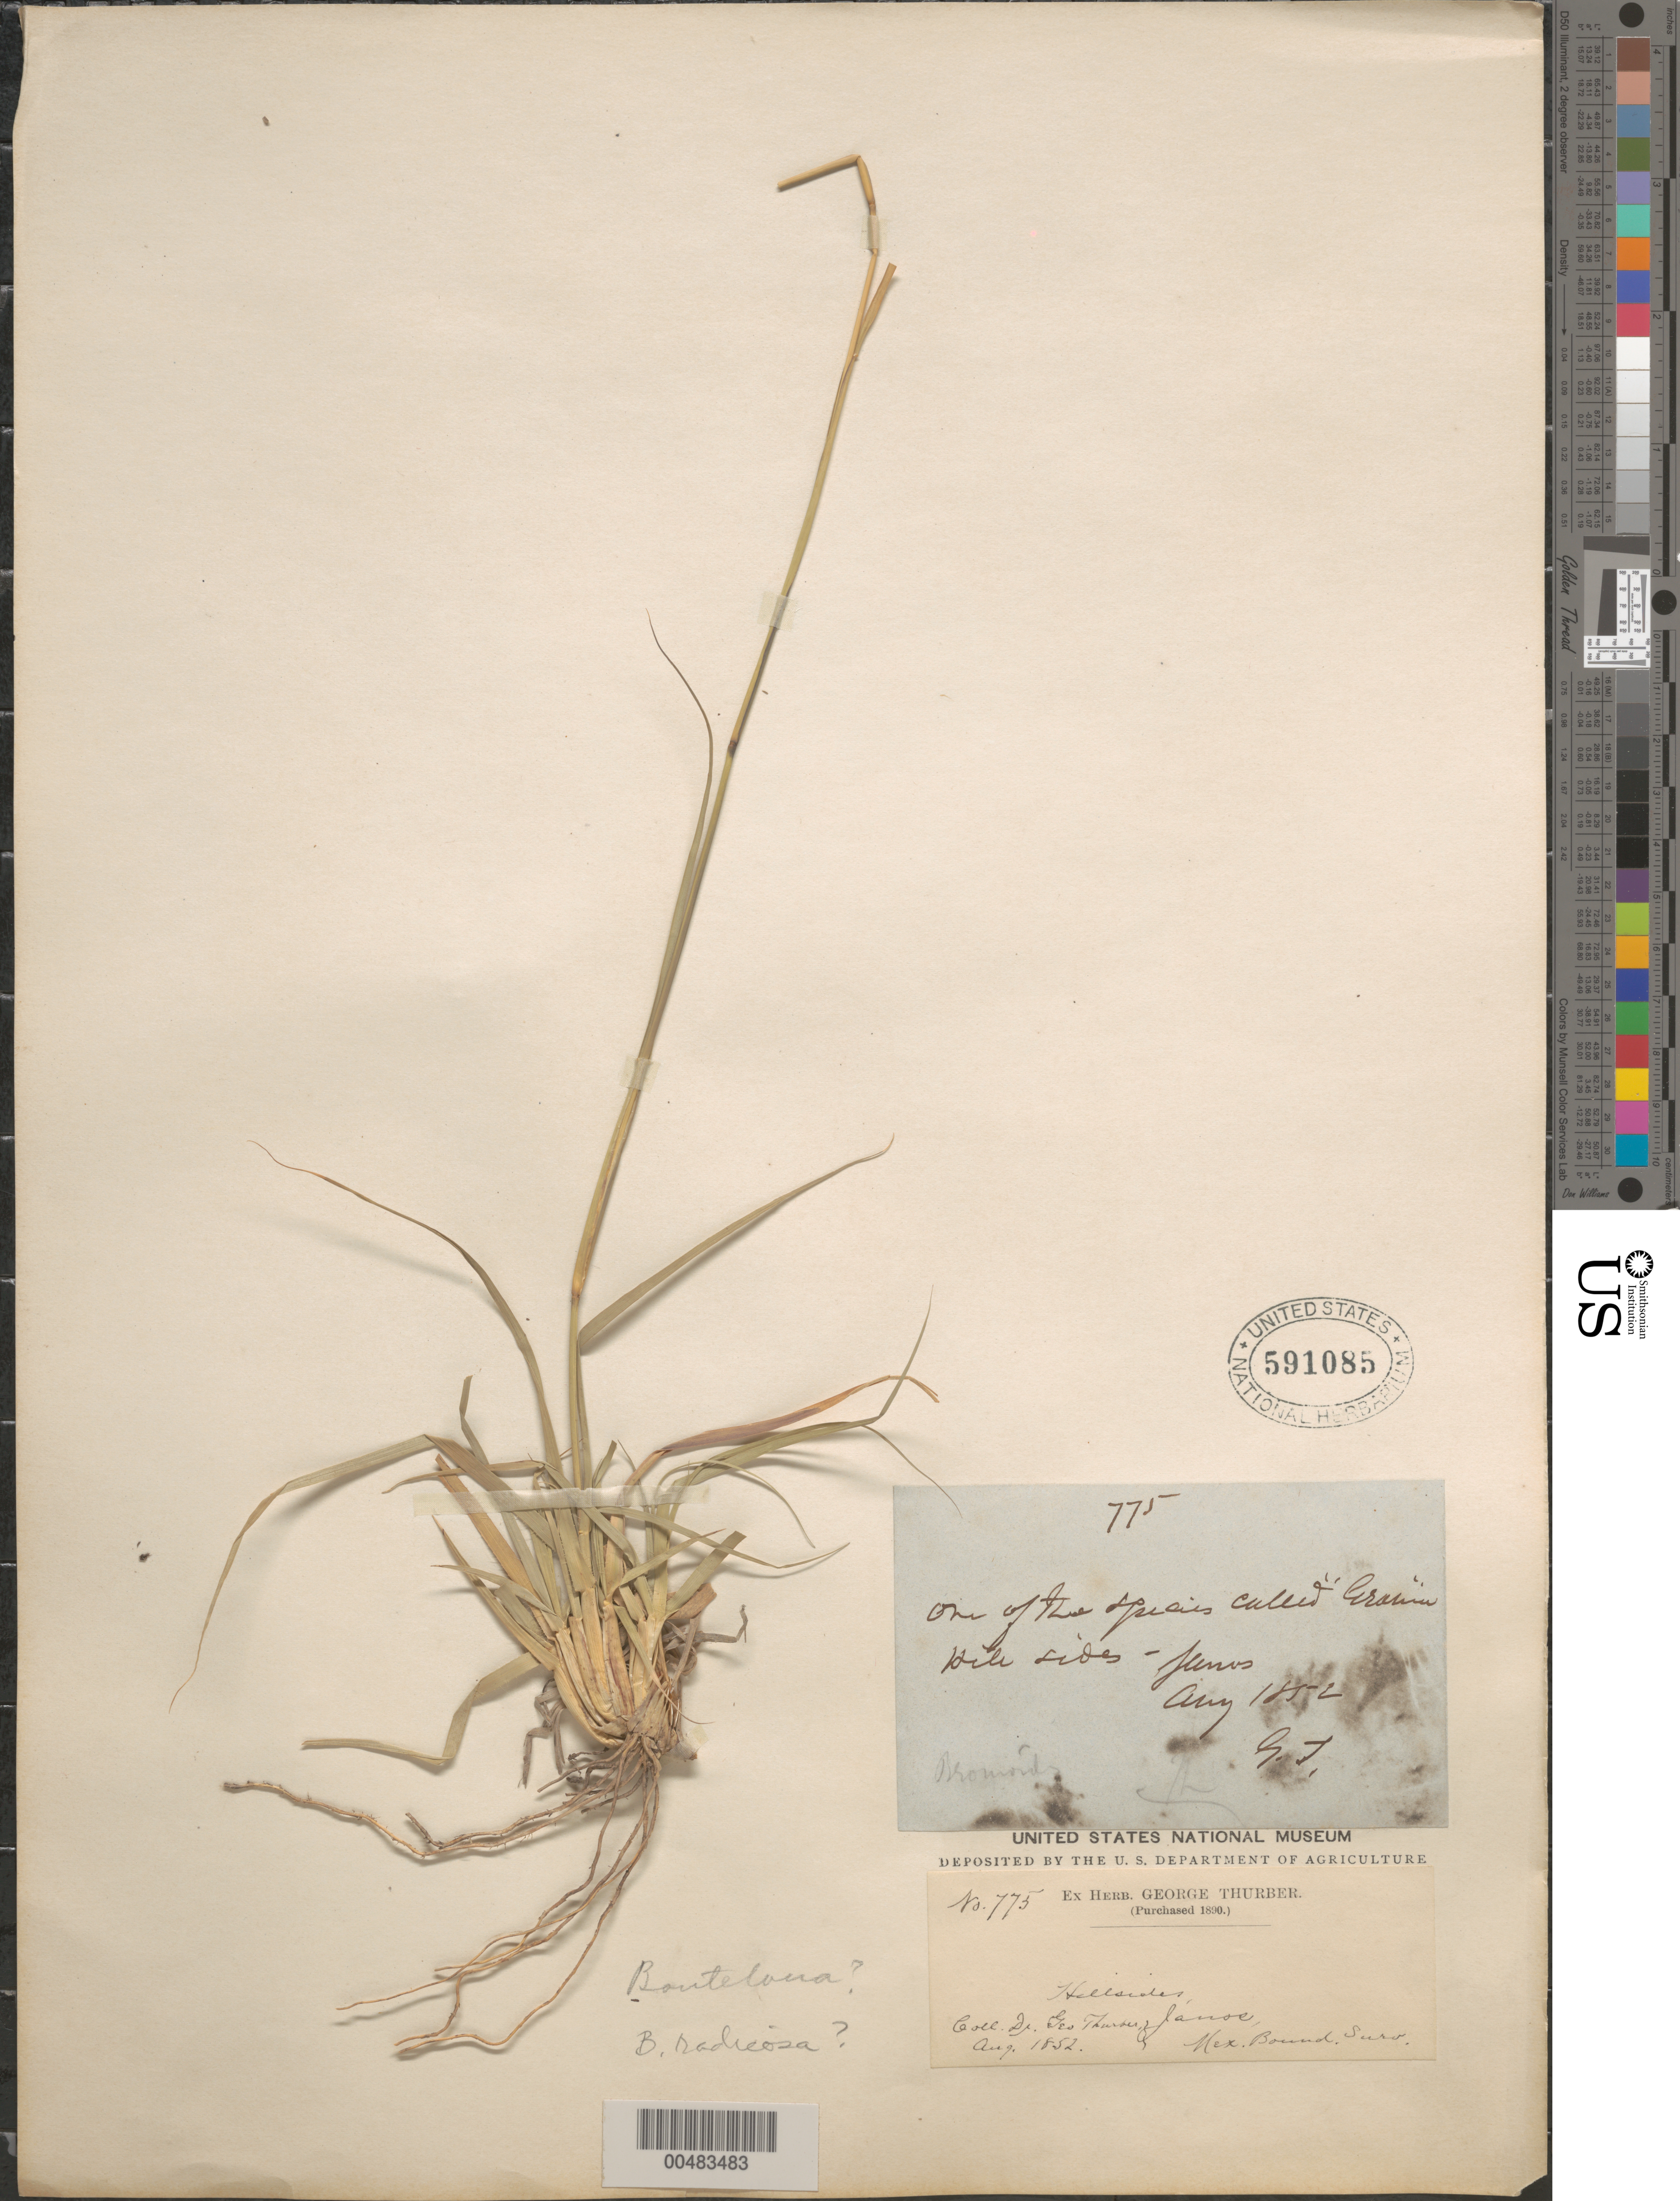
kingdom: Plantae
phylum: Tracheophyta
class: Liliopsida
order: Poales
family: Poaceae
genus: Bouteloua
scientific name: Bouteloua radicosa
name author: (E. Fourn.) Griffiths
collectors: G. Thurber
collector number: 775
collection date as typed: Aug 1852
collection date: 1852-08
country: Mexico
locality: Janos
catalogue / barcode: US 591085